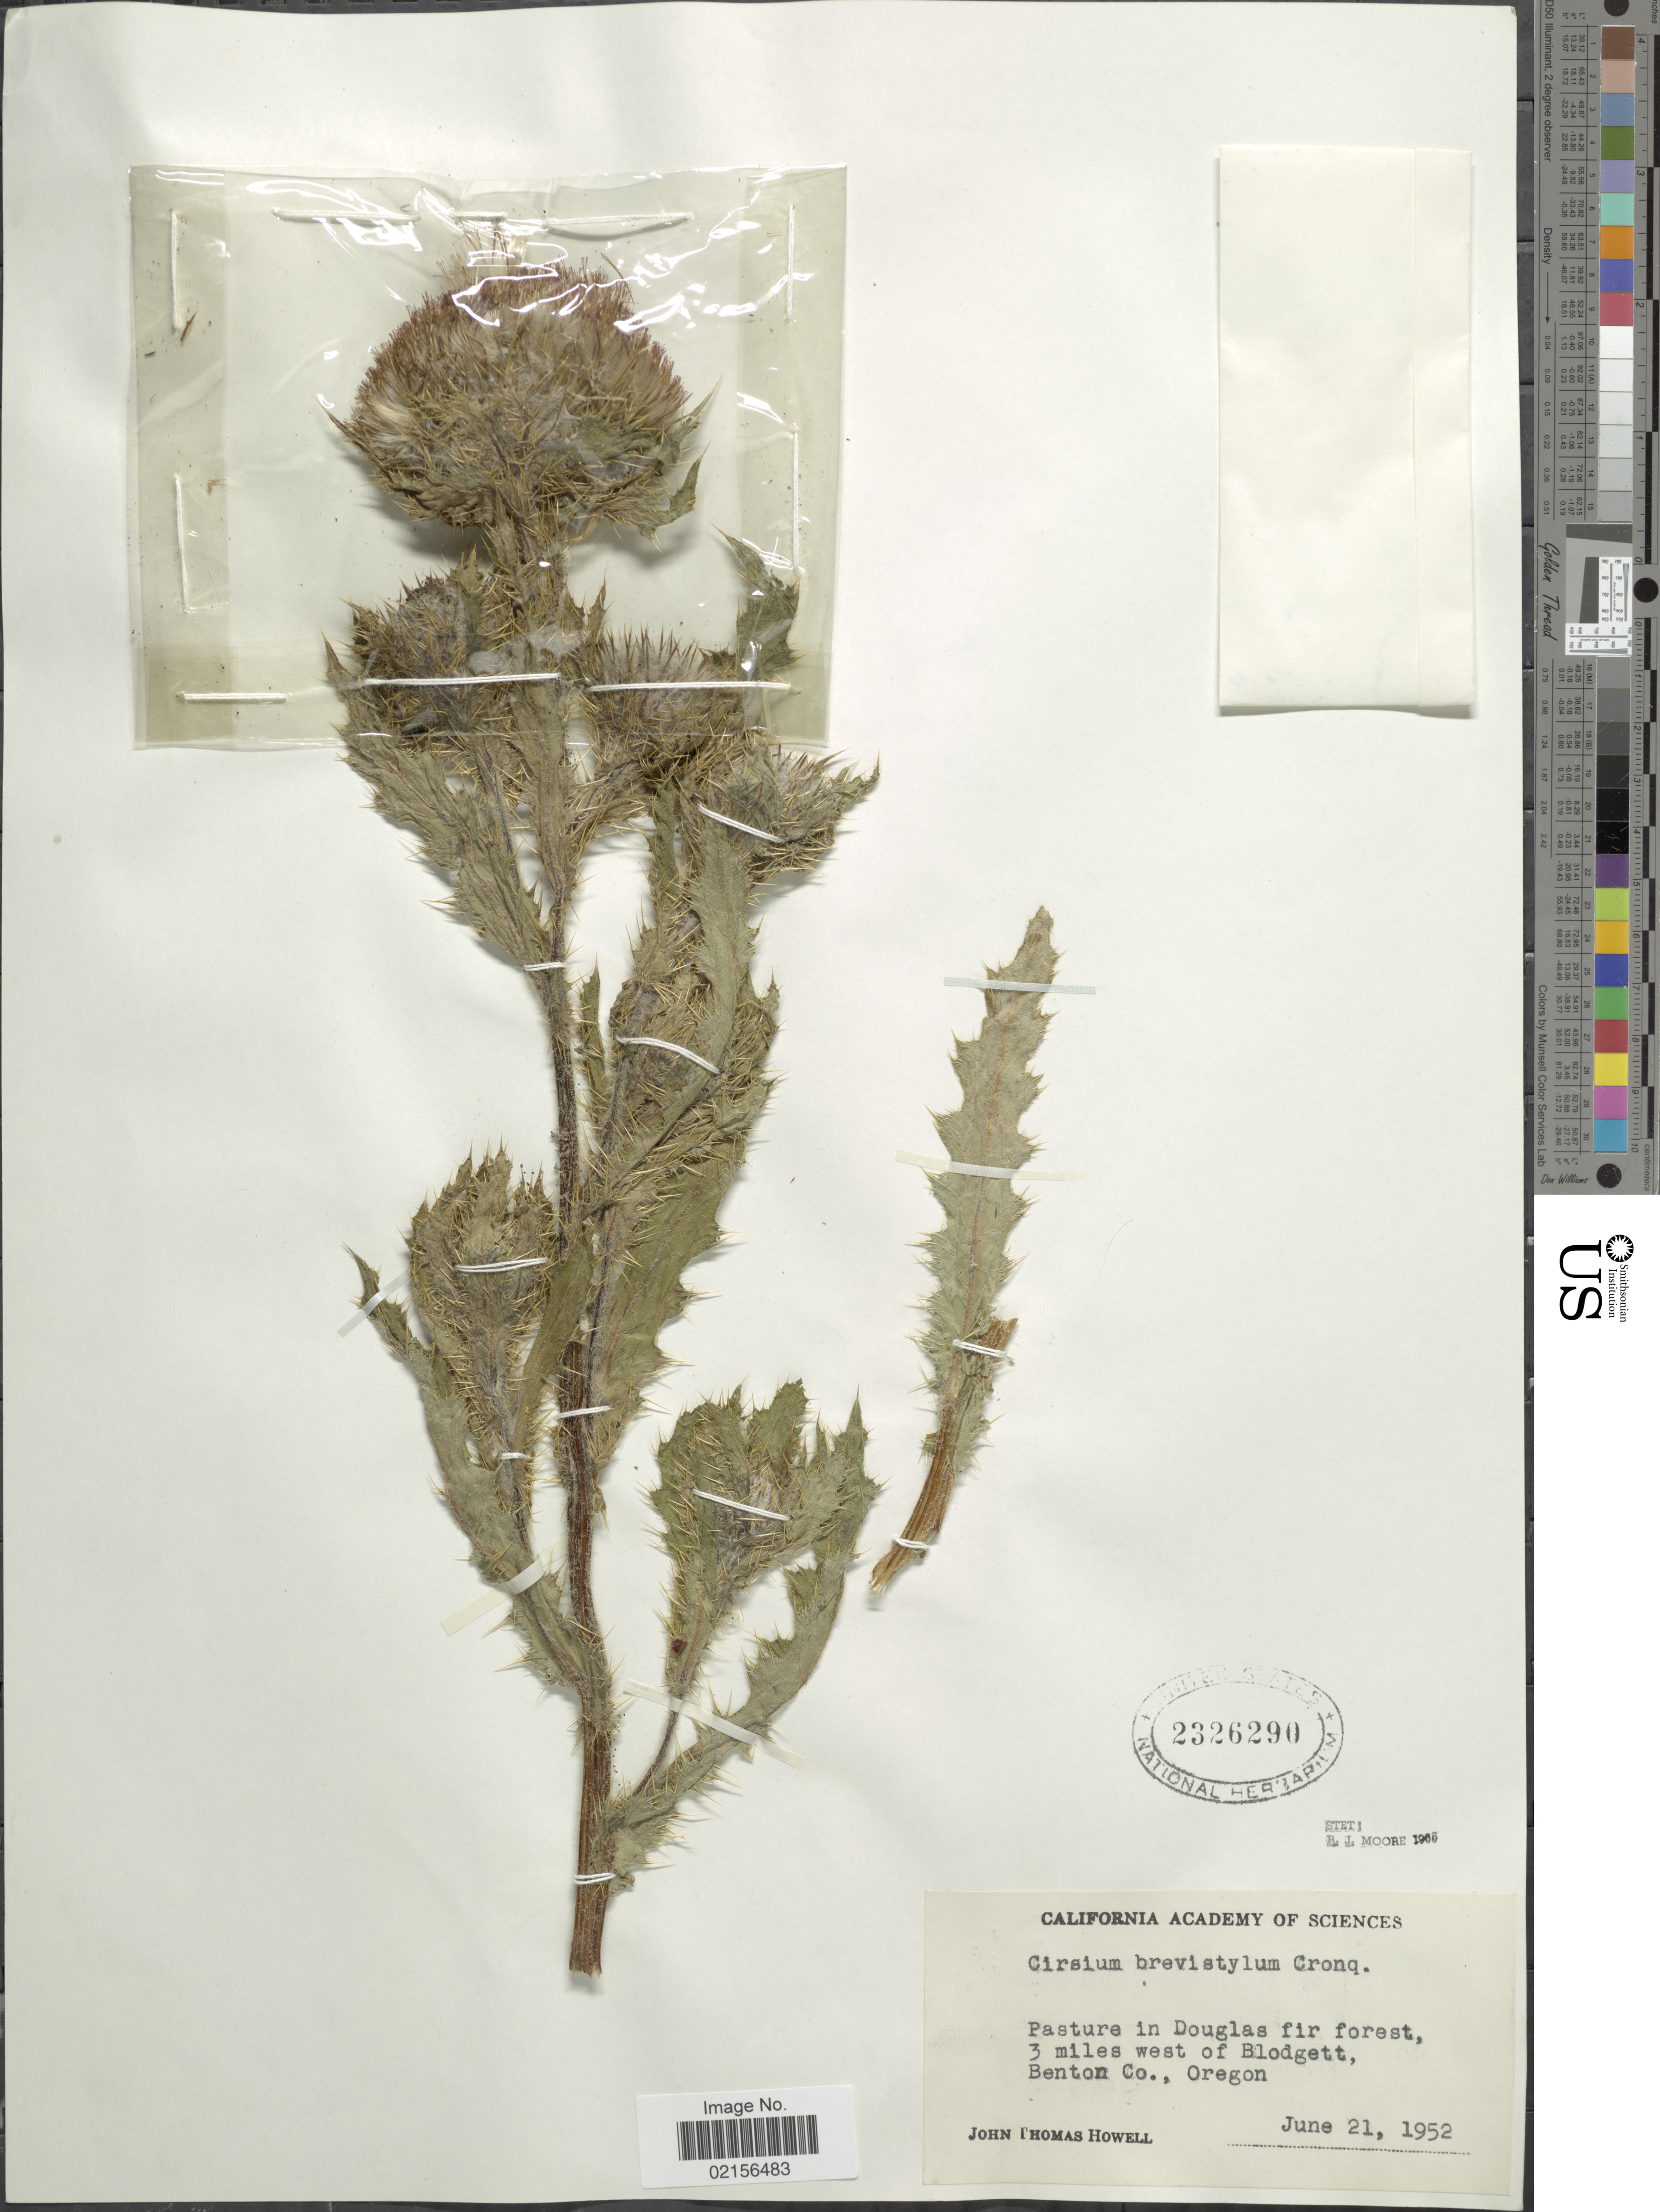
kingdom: Plantae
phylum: Tracheophyta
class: Magnoliopsida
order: Asterales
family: Asteraceae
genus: Cirsium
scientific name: Cirsium brevistylum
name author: Cronq.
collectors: J. T. Howell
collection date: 1952-06-21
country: United States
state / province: Oregon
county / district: Benton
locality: Pasture in Douglas fir forest, 3 miles west of Blodgett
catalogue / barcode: US 2326290